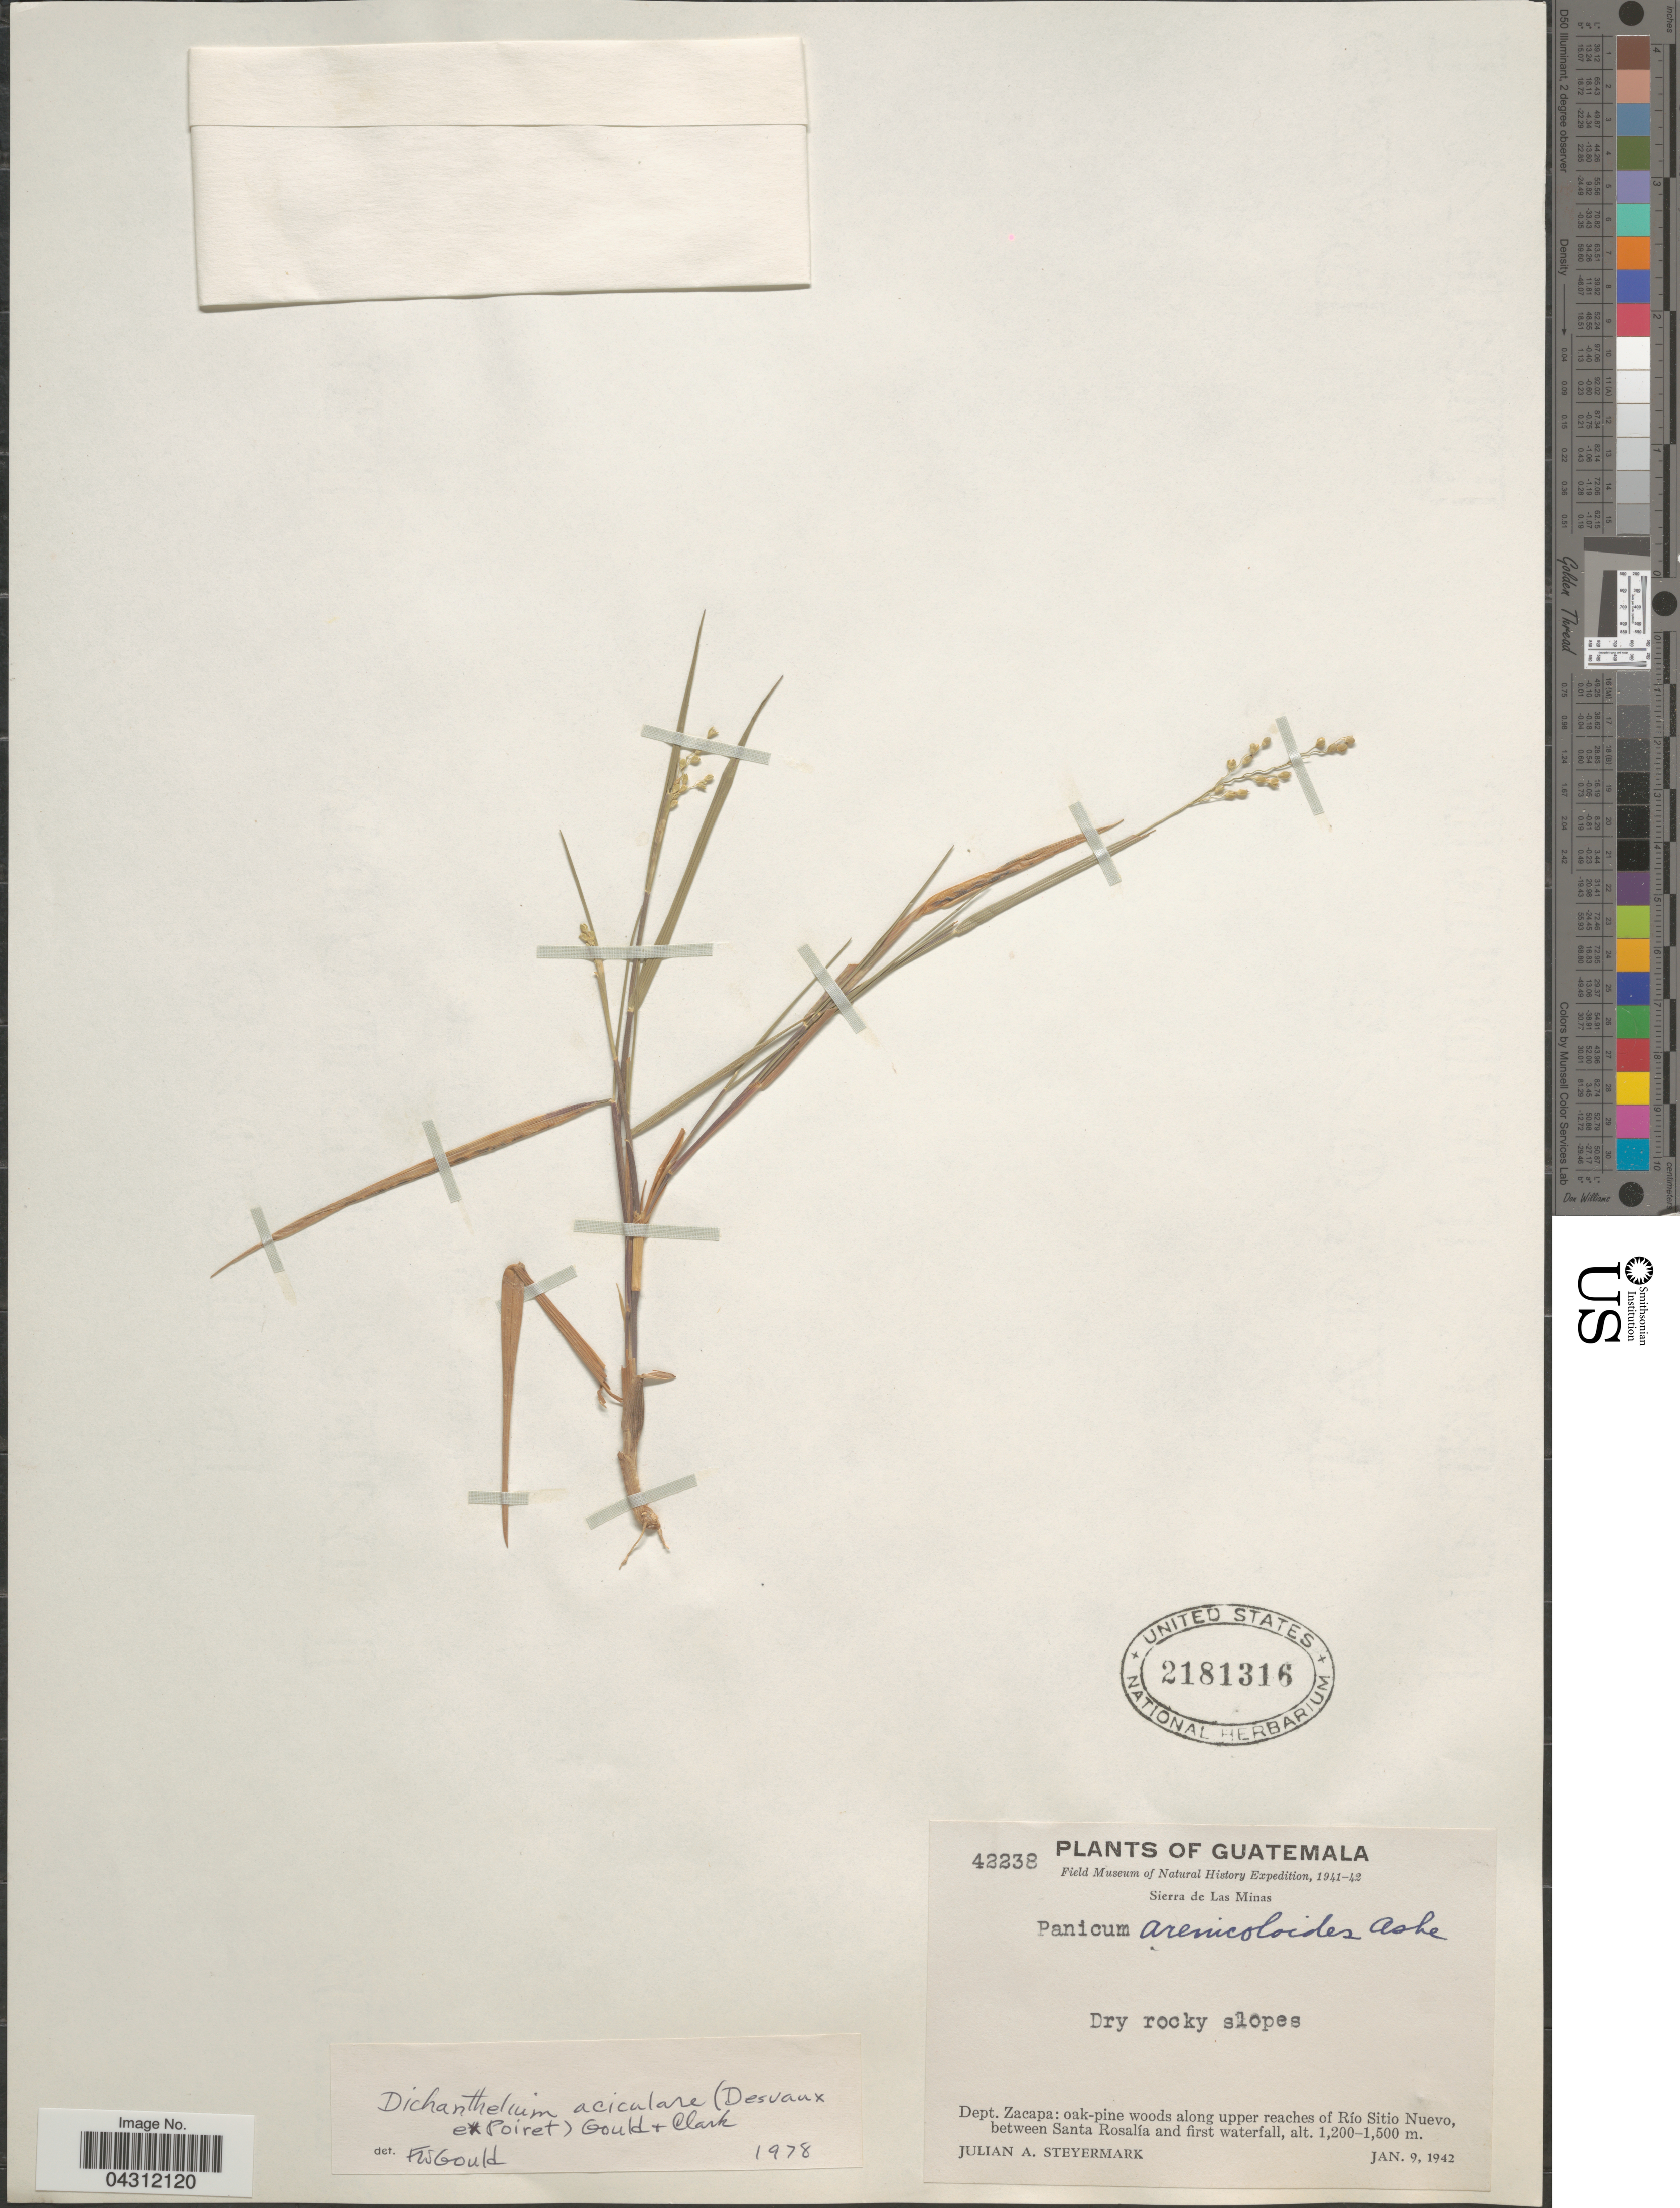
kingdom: Plantae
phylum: Tracheophyta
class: Liliopsida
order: Poales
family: Poaceae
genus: Dichanthelium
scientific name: Dichanthelium aciculare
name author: (Desv. ex Poir.) Gould & C.A. Clark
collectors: J. Steyermark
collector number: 42238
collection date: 1942-01-09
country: Guatemala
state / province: Zacapa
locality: Field Museum of Natural History Expedition, 1941-42. Sierra de Las Minas. Dept. Zacapa: oak-pine woods along upper reaches of Río Sitio Nuevo, between Santa Rosalía and first waterfall.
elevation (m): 1200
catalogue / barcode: US 2181316